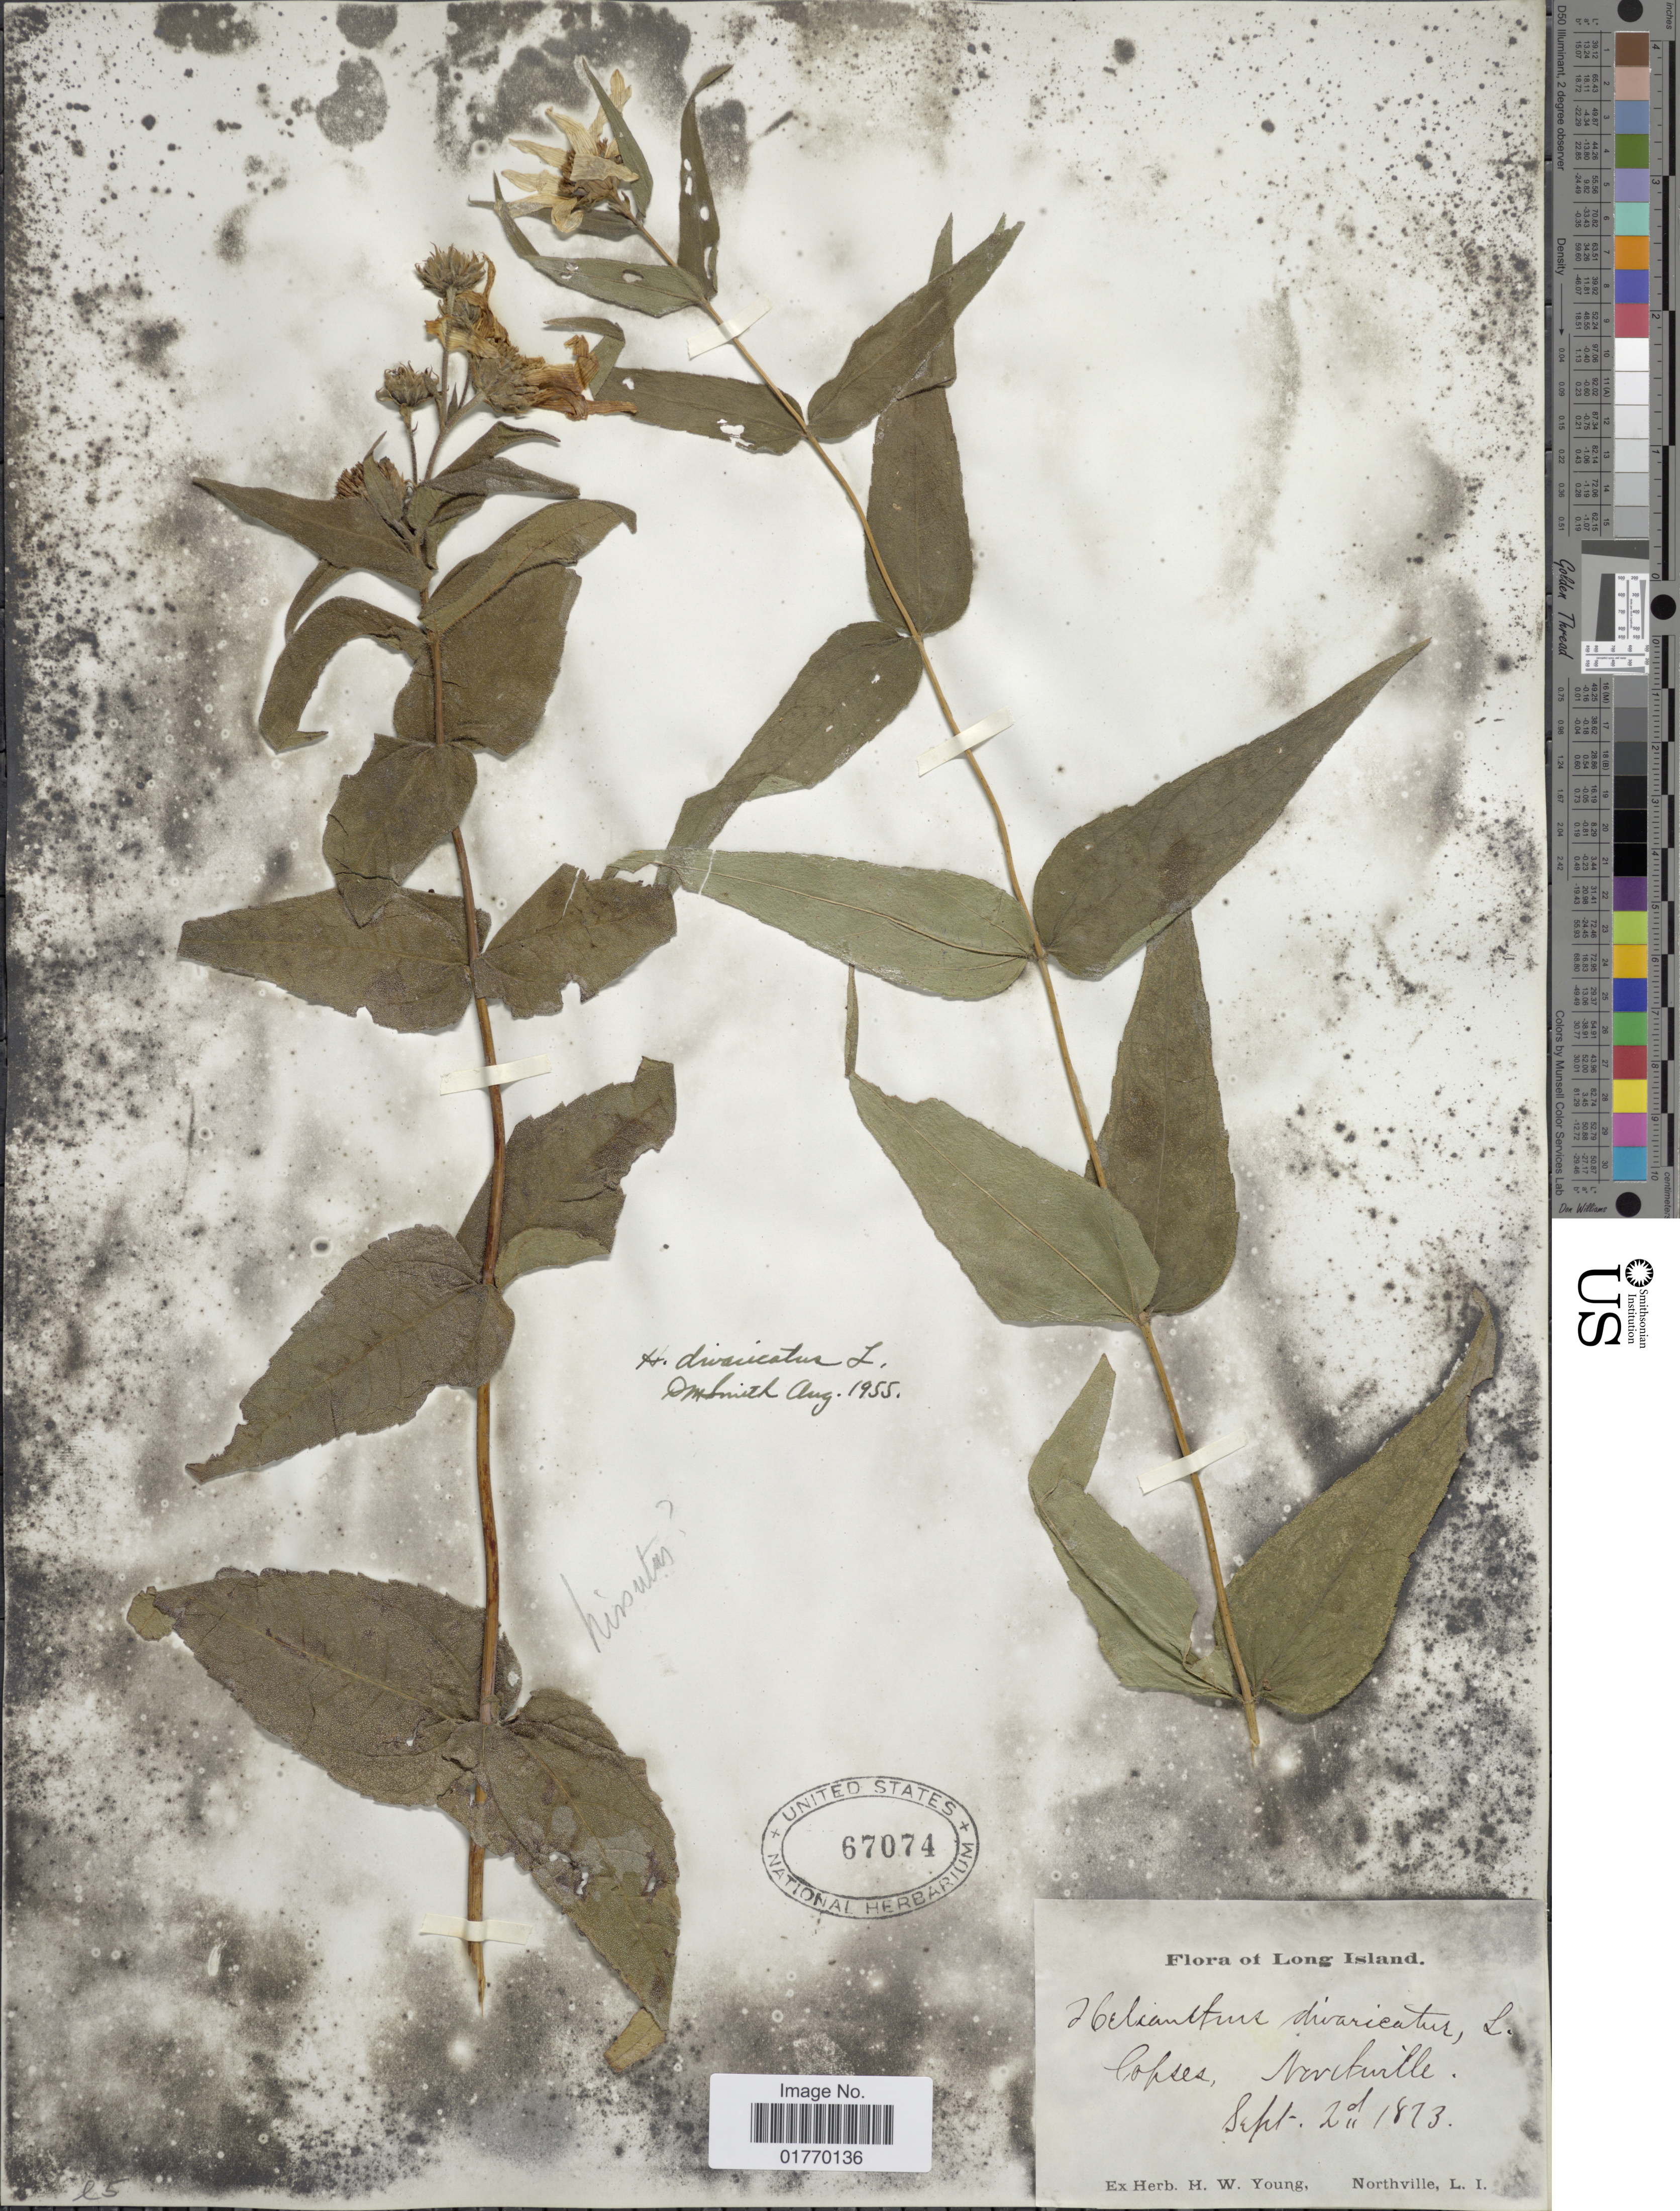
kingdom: Plantae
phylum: Tracheophyta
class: Magnoliopsida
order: Asterales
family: Asteraceae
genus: Helianthus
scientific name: Helianthus divaricatus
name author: L.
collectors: ex herb. H.W. Young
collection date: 1873-09-02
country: United States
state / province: New York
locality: Long Island, Copses, Northville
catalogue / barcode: US 67074